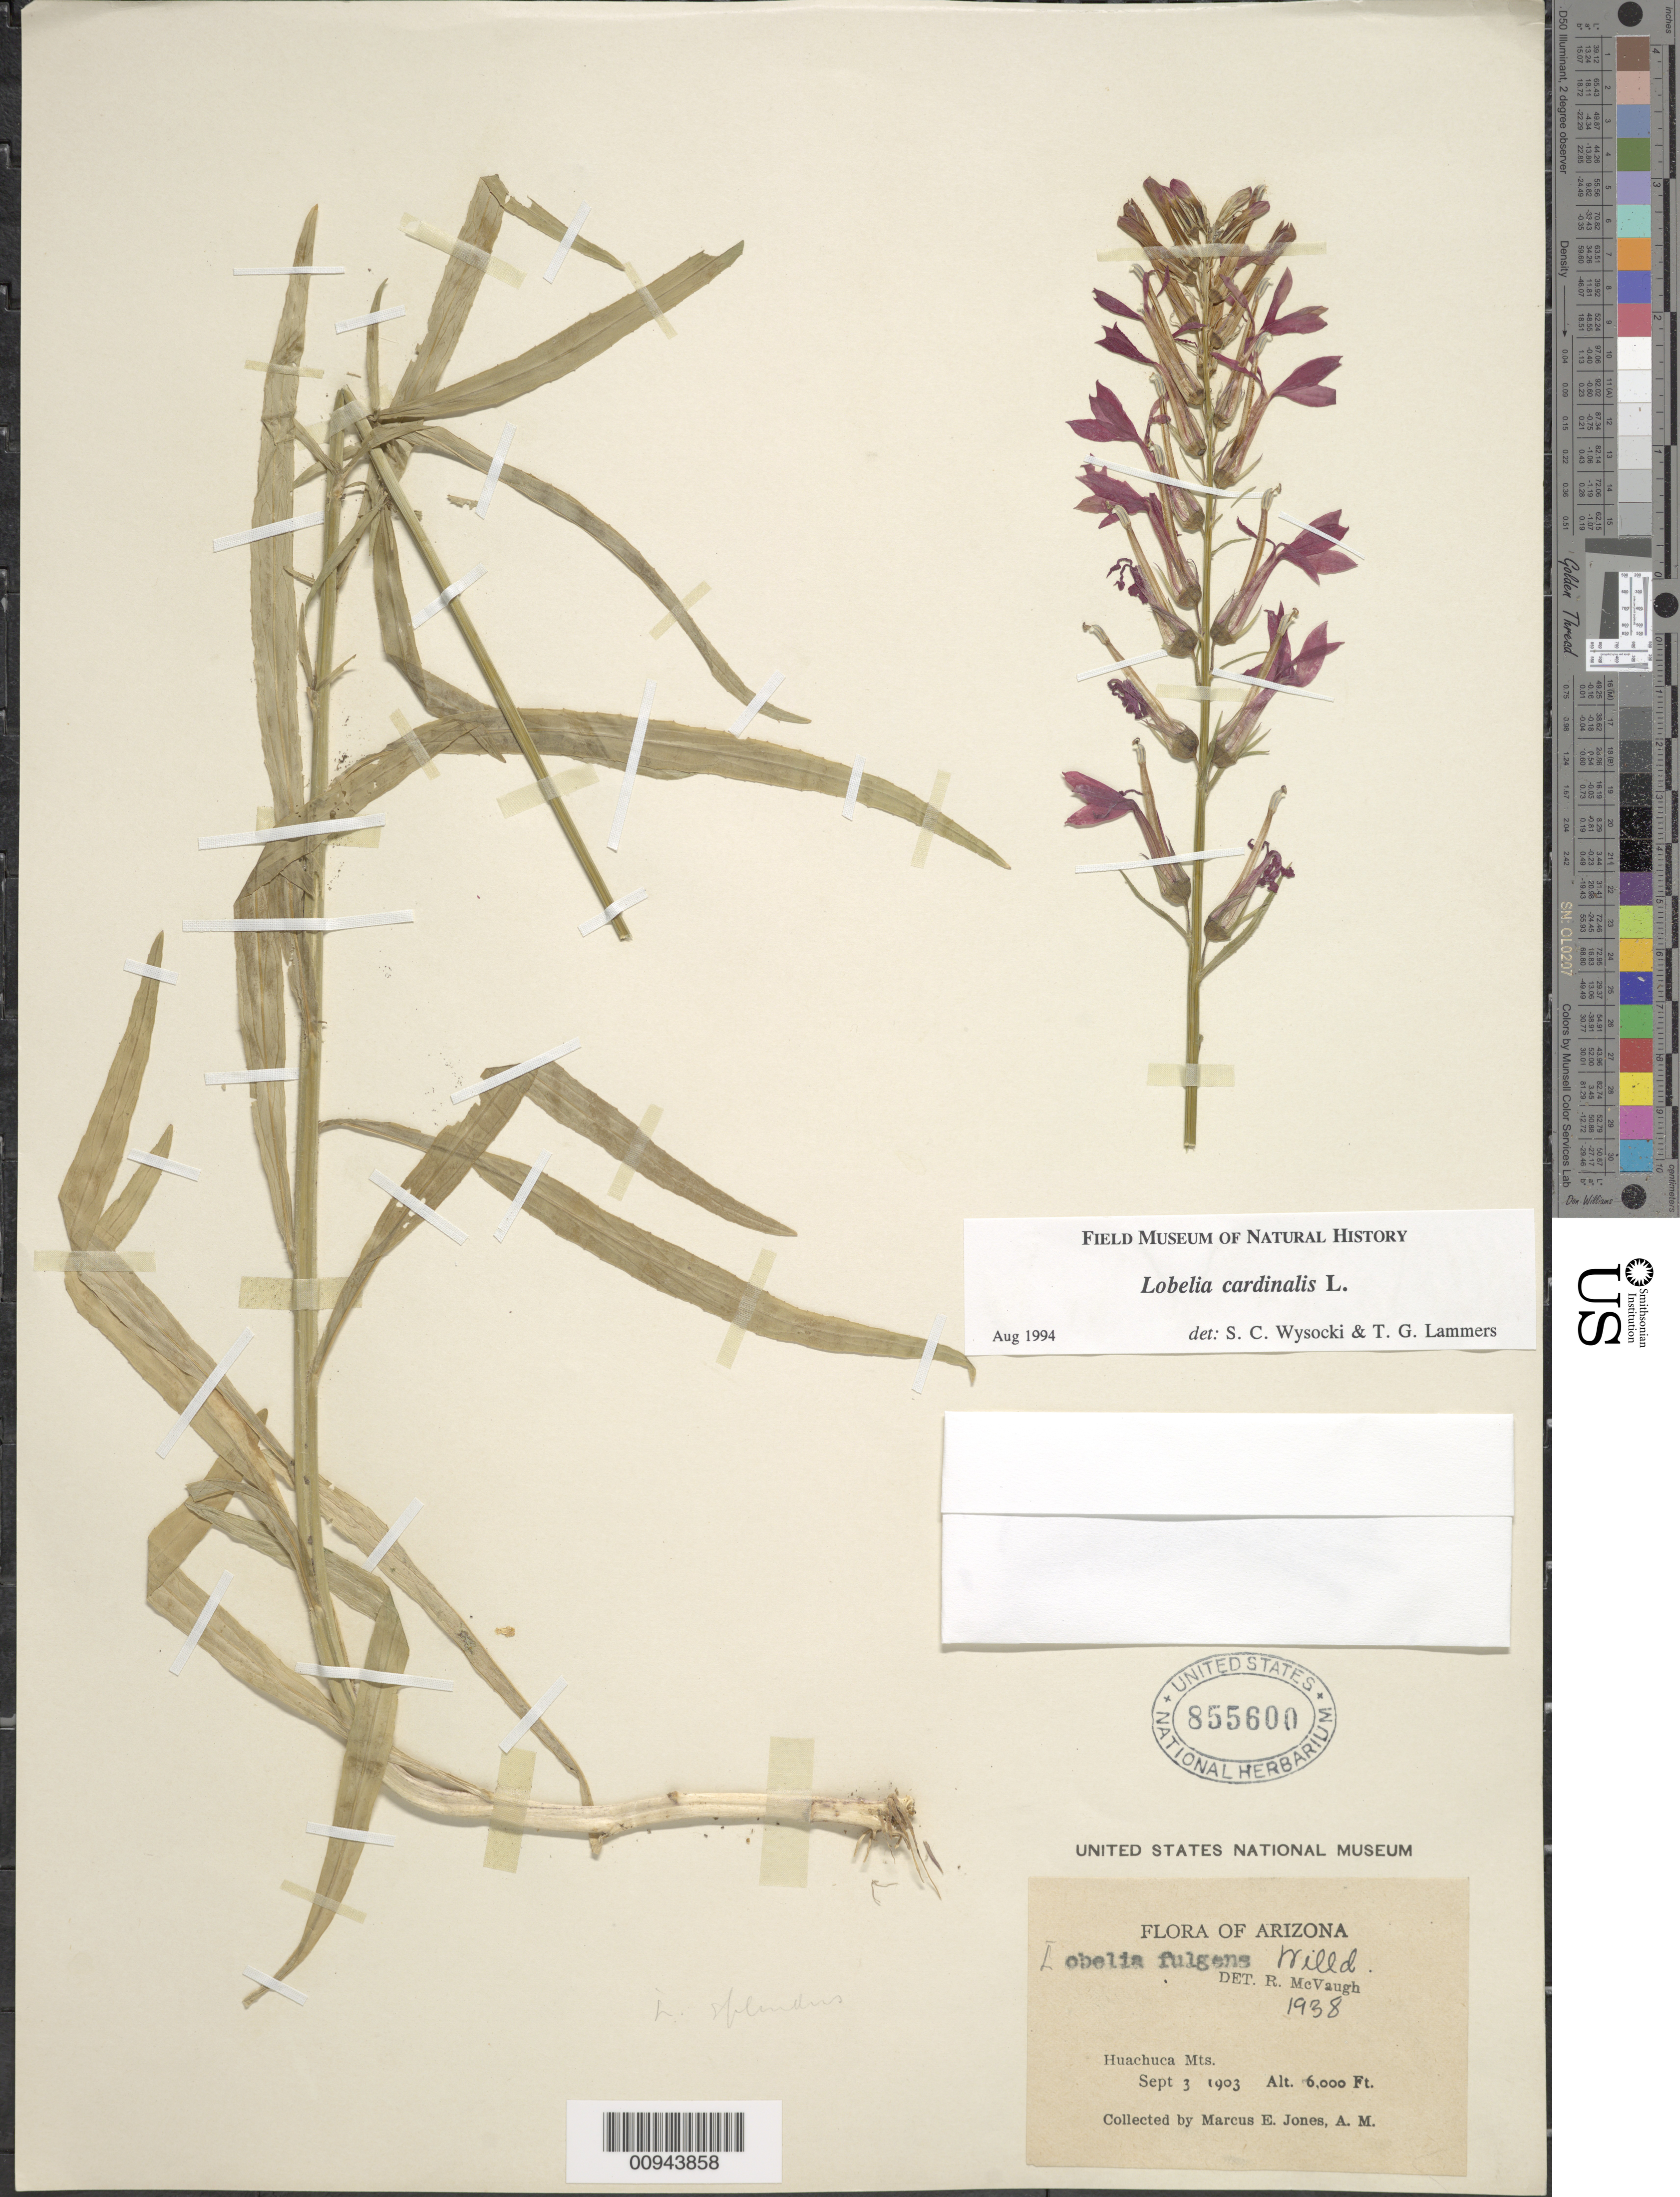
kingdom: Plantae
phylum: Tracheophyta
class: Magnoliopsida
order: Asterales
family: Campanulaceae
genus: Lobelia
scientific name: Lobelia cardinalis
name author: L.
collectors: M. E. Jones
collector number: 1938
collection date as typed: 03 Sep 1903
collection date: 1903-09-03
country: United States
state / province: Arizona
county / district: Cochise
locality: Huachuca Mts.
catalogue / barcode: US 855600